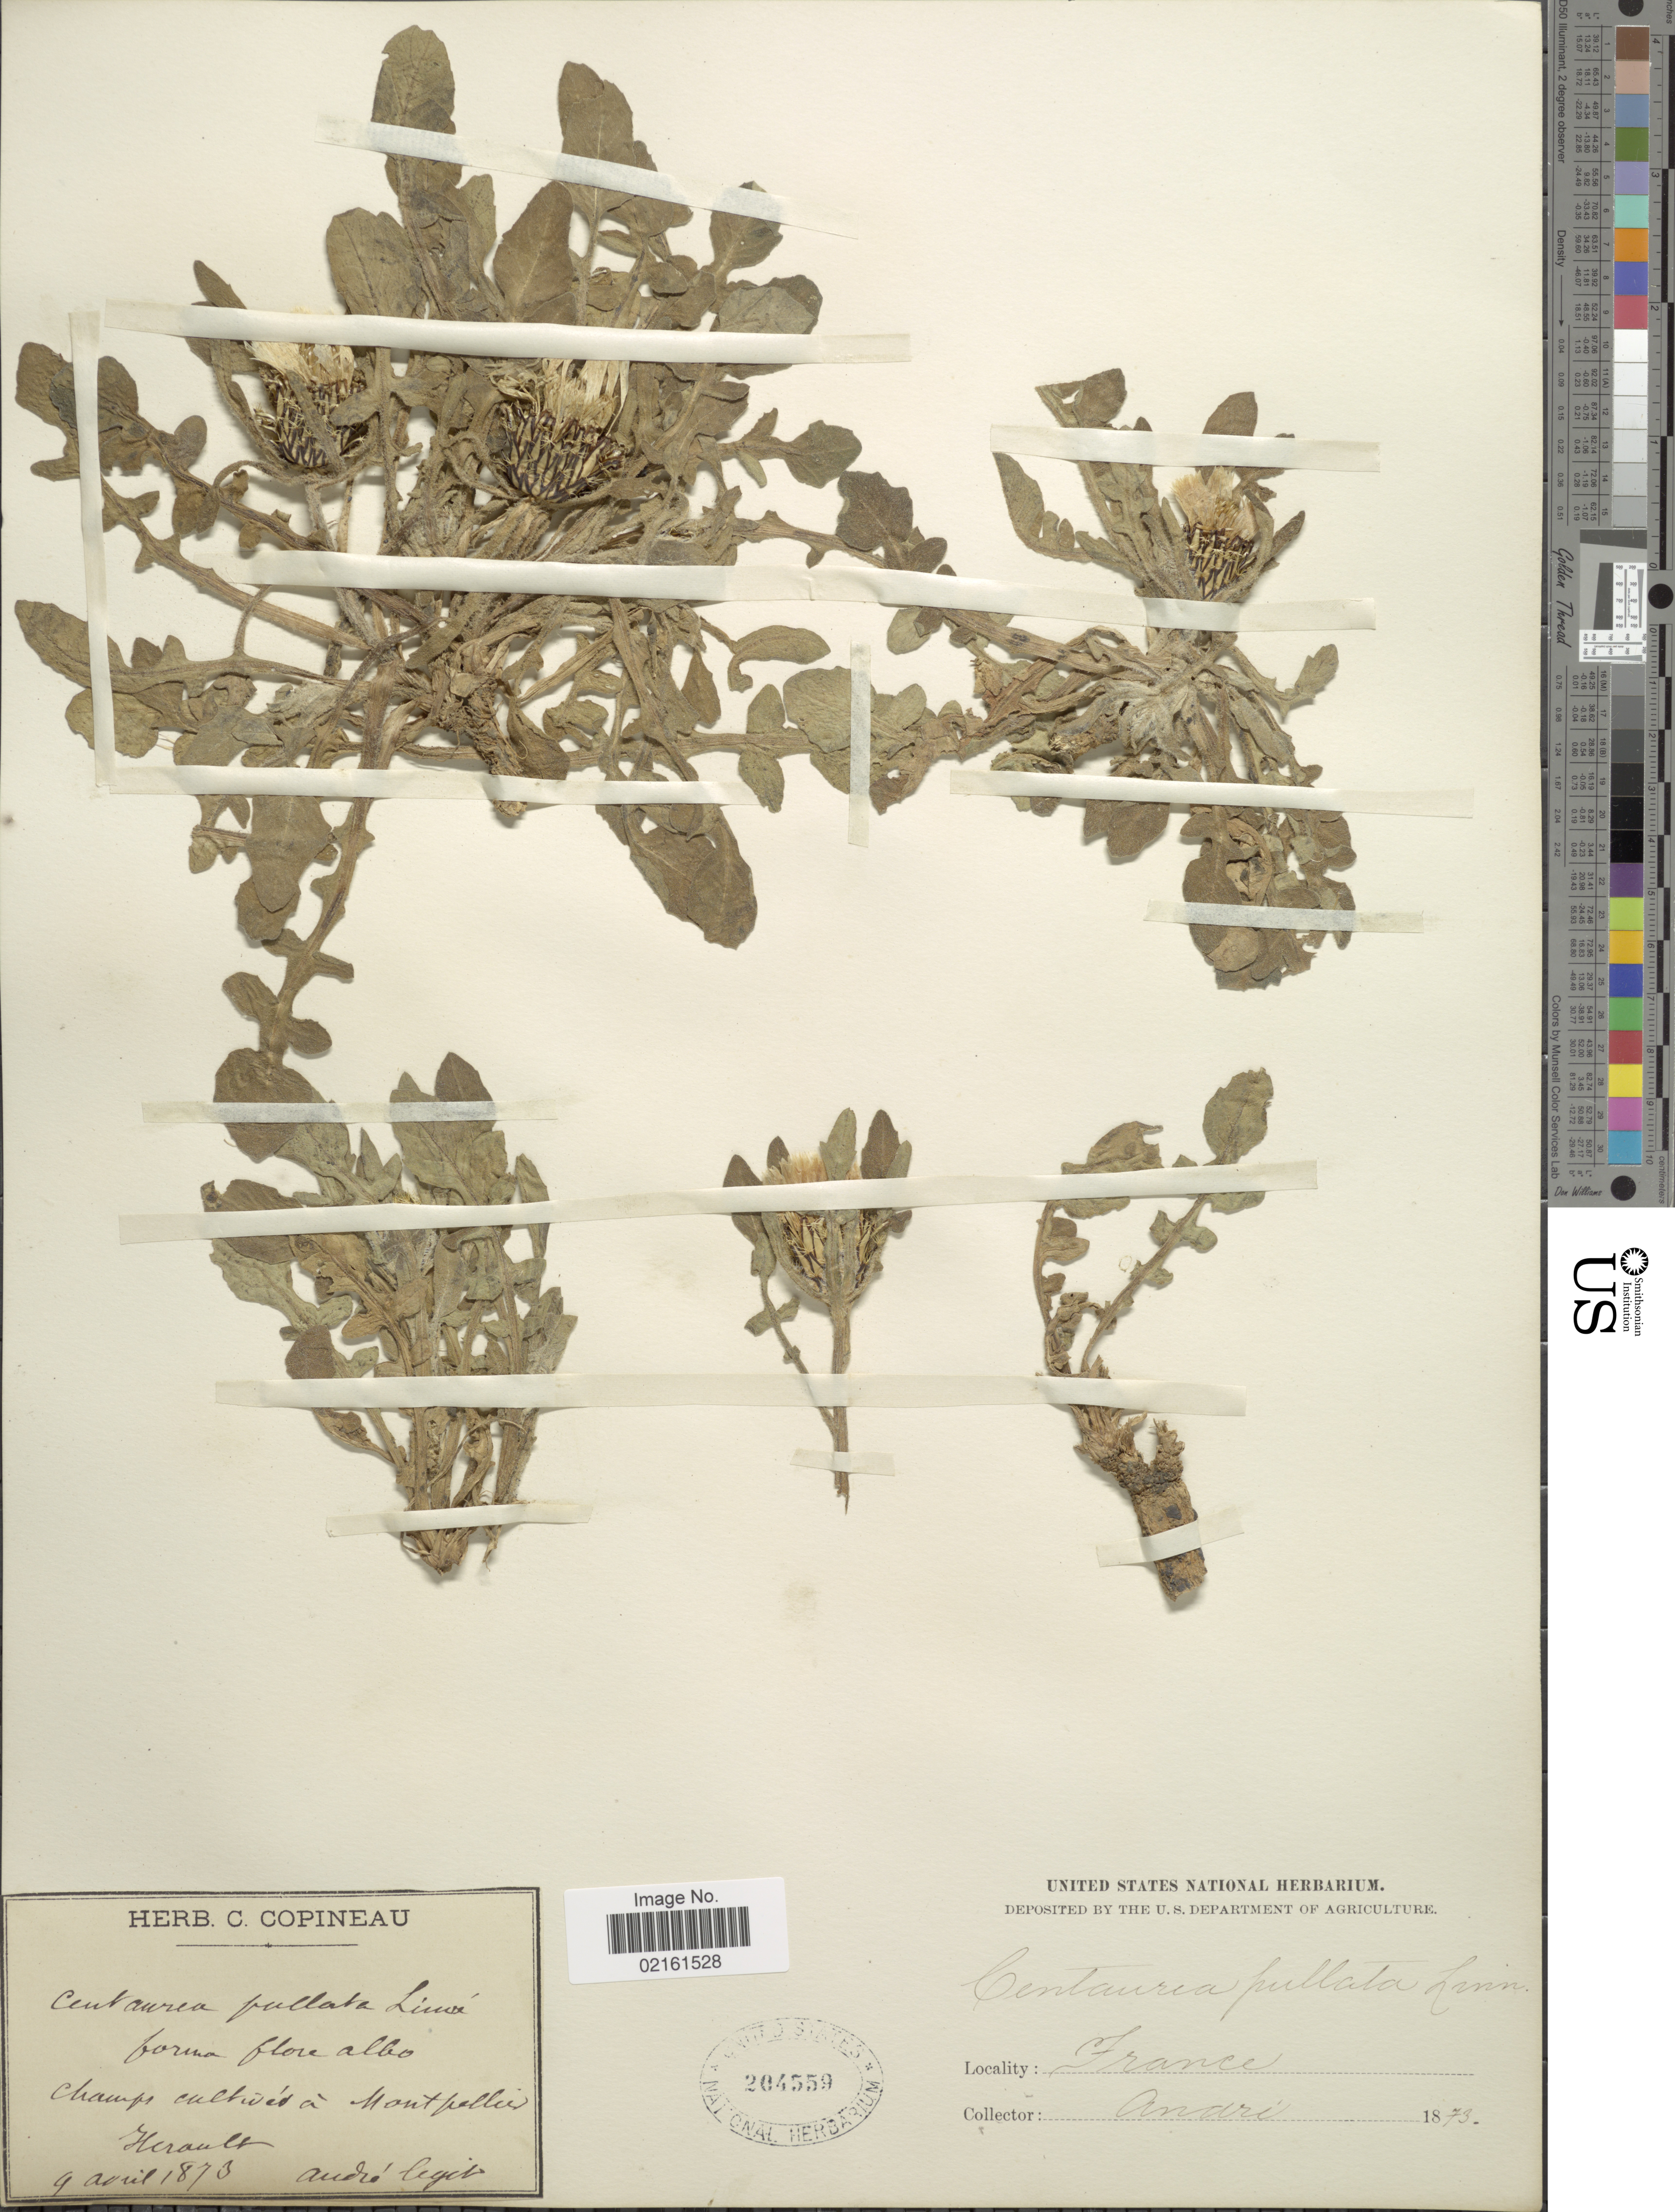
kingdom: Plantae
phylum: Tracheophyta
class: Magnoliopsida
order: Asterales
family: Asteraceae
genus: Centaurea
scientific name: Centaurea pullata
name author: L.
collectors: André, --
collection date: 1873-04-04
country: France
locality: Montpellier, Herault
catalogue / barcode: US 204559